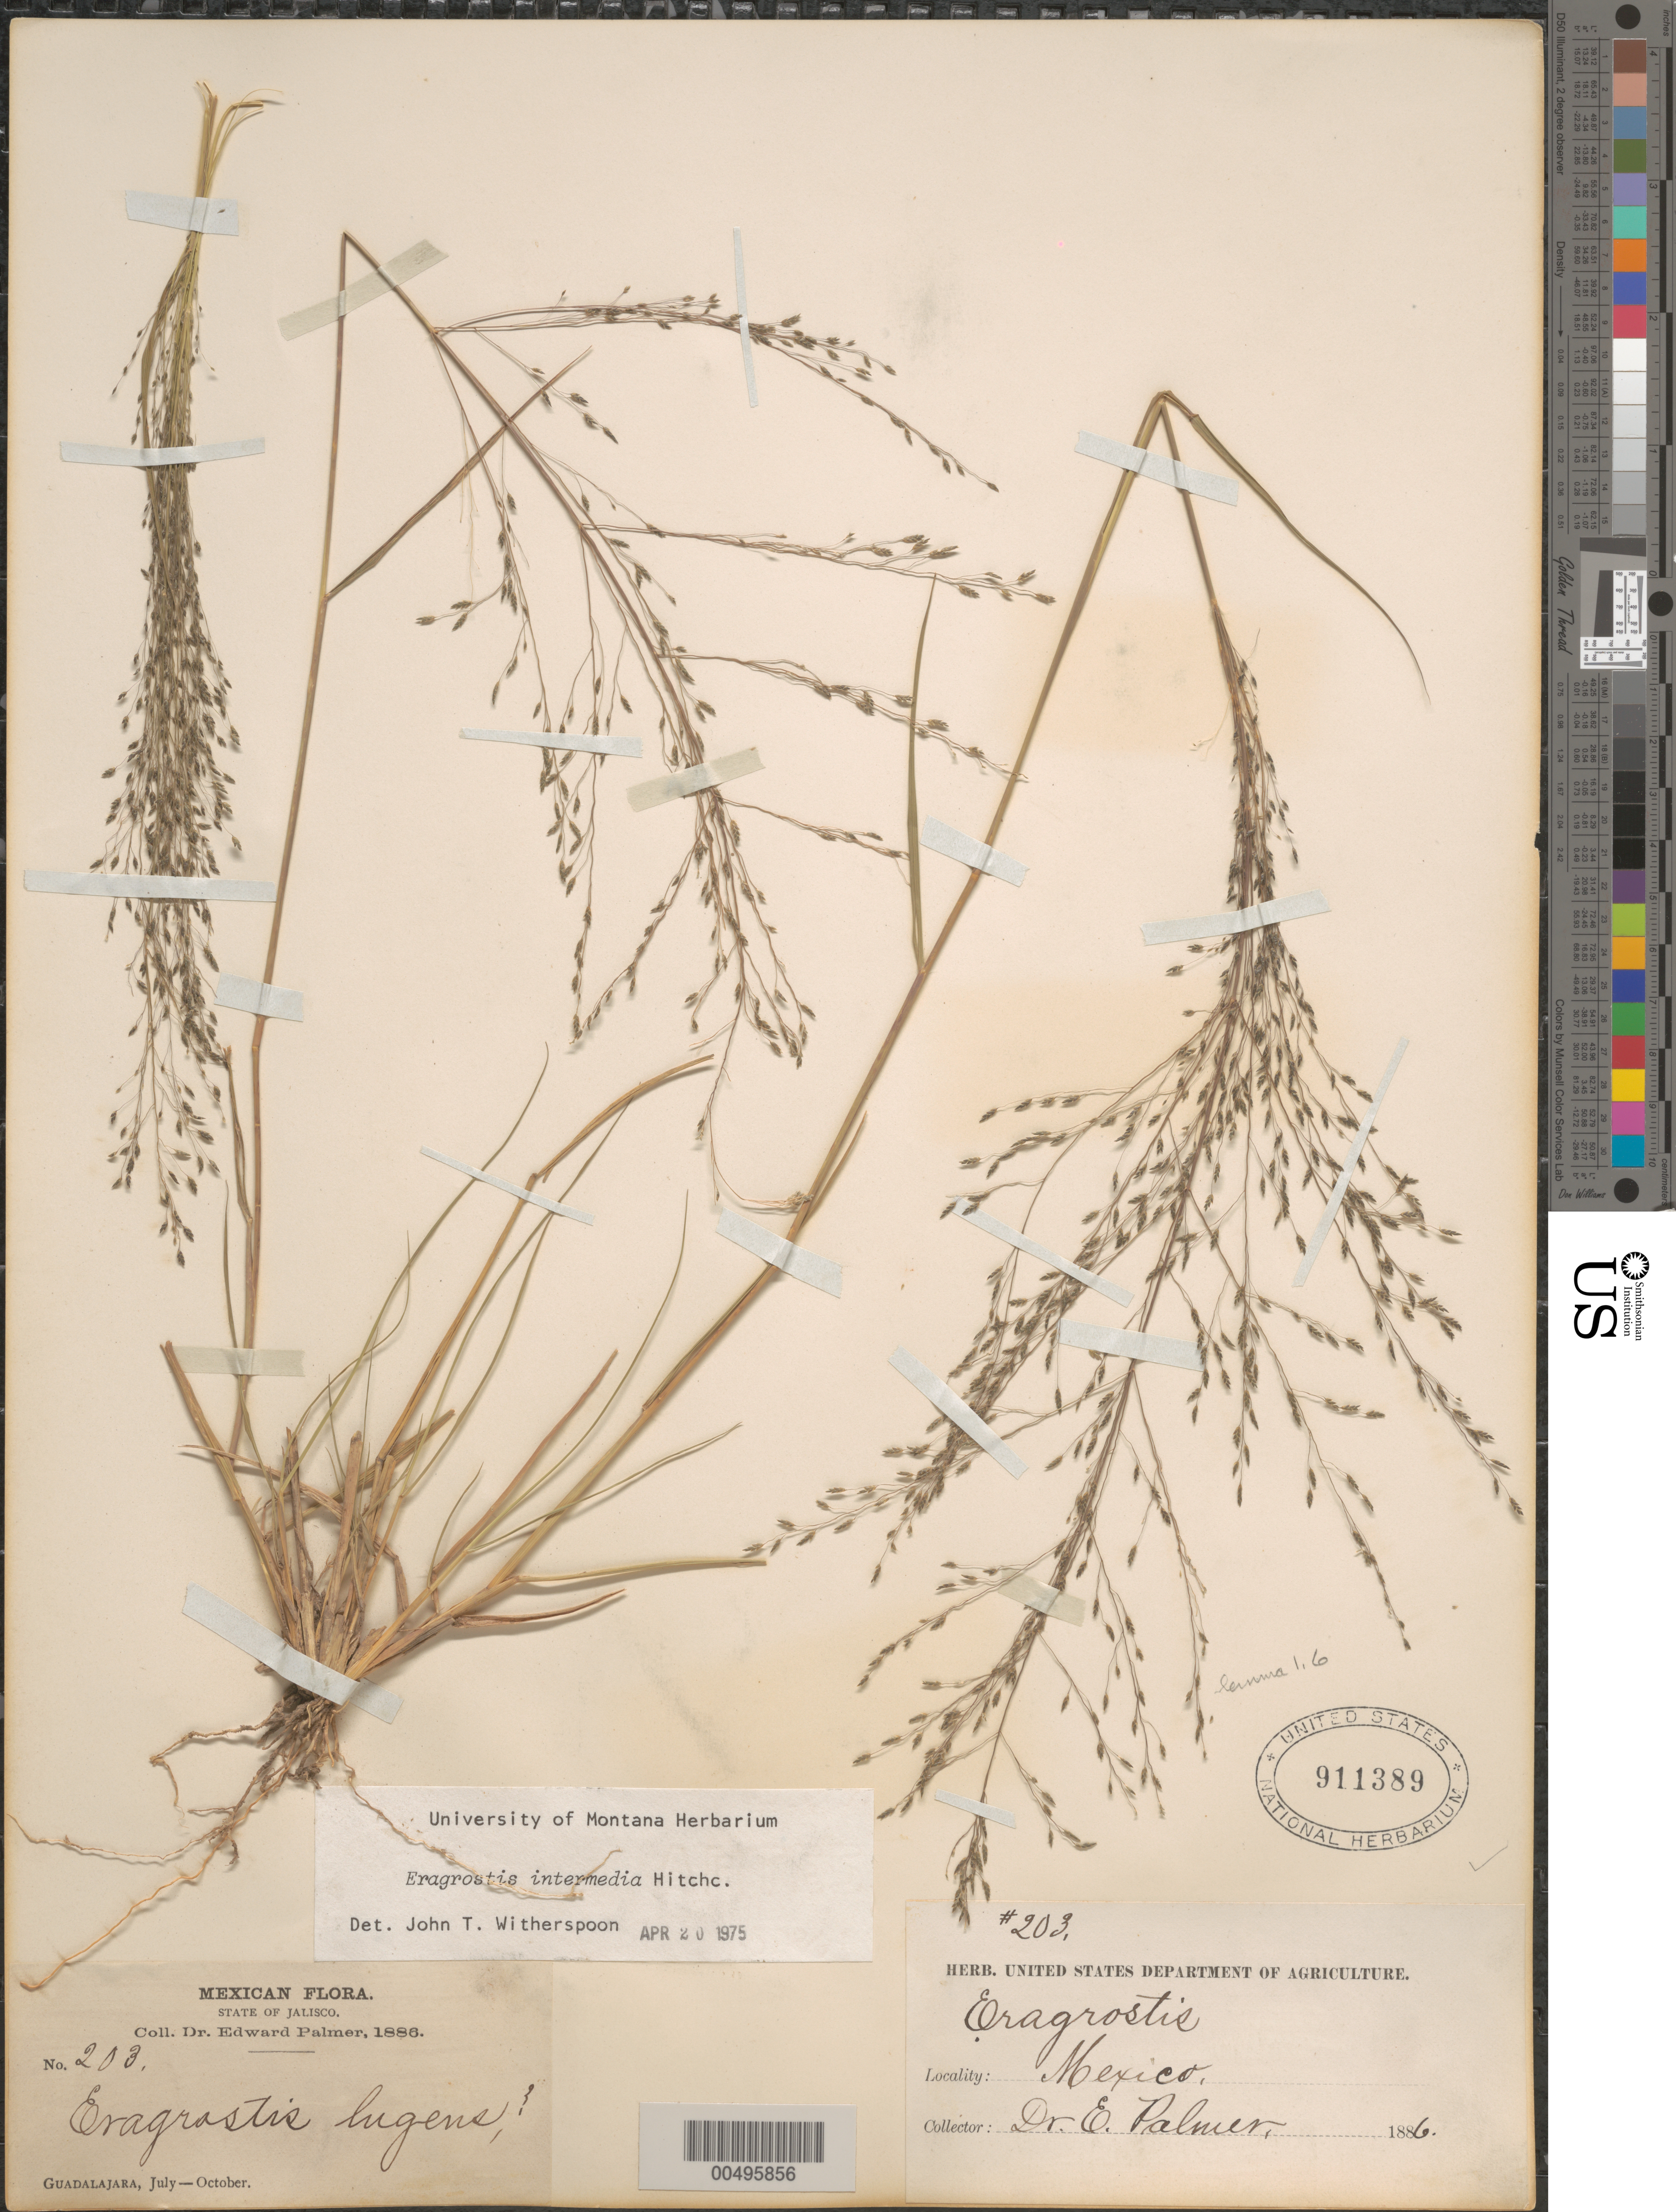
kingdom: Plantae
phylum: Tracheophyta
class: Liliopsida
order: Poales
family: Poaceae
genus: Eragrostis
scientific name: Eragrostis intermedia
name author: Hitchc.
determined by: Witherspoon, John T.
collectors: E. Palmer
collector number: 203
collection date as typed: Jul 1886 to Oct 1886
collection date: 1886-07/1886-10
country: Mexico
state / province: Jalisco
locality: Guadalajara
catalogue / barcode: US 911389